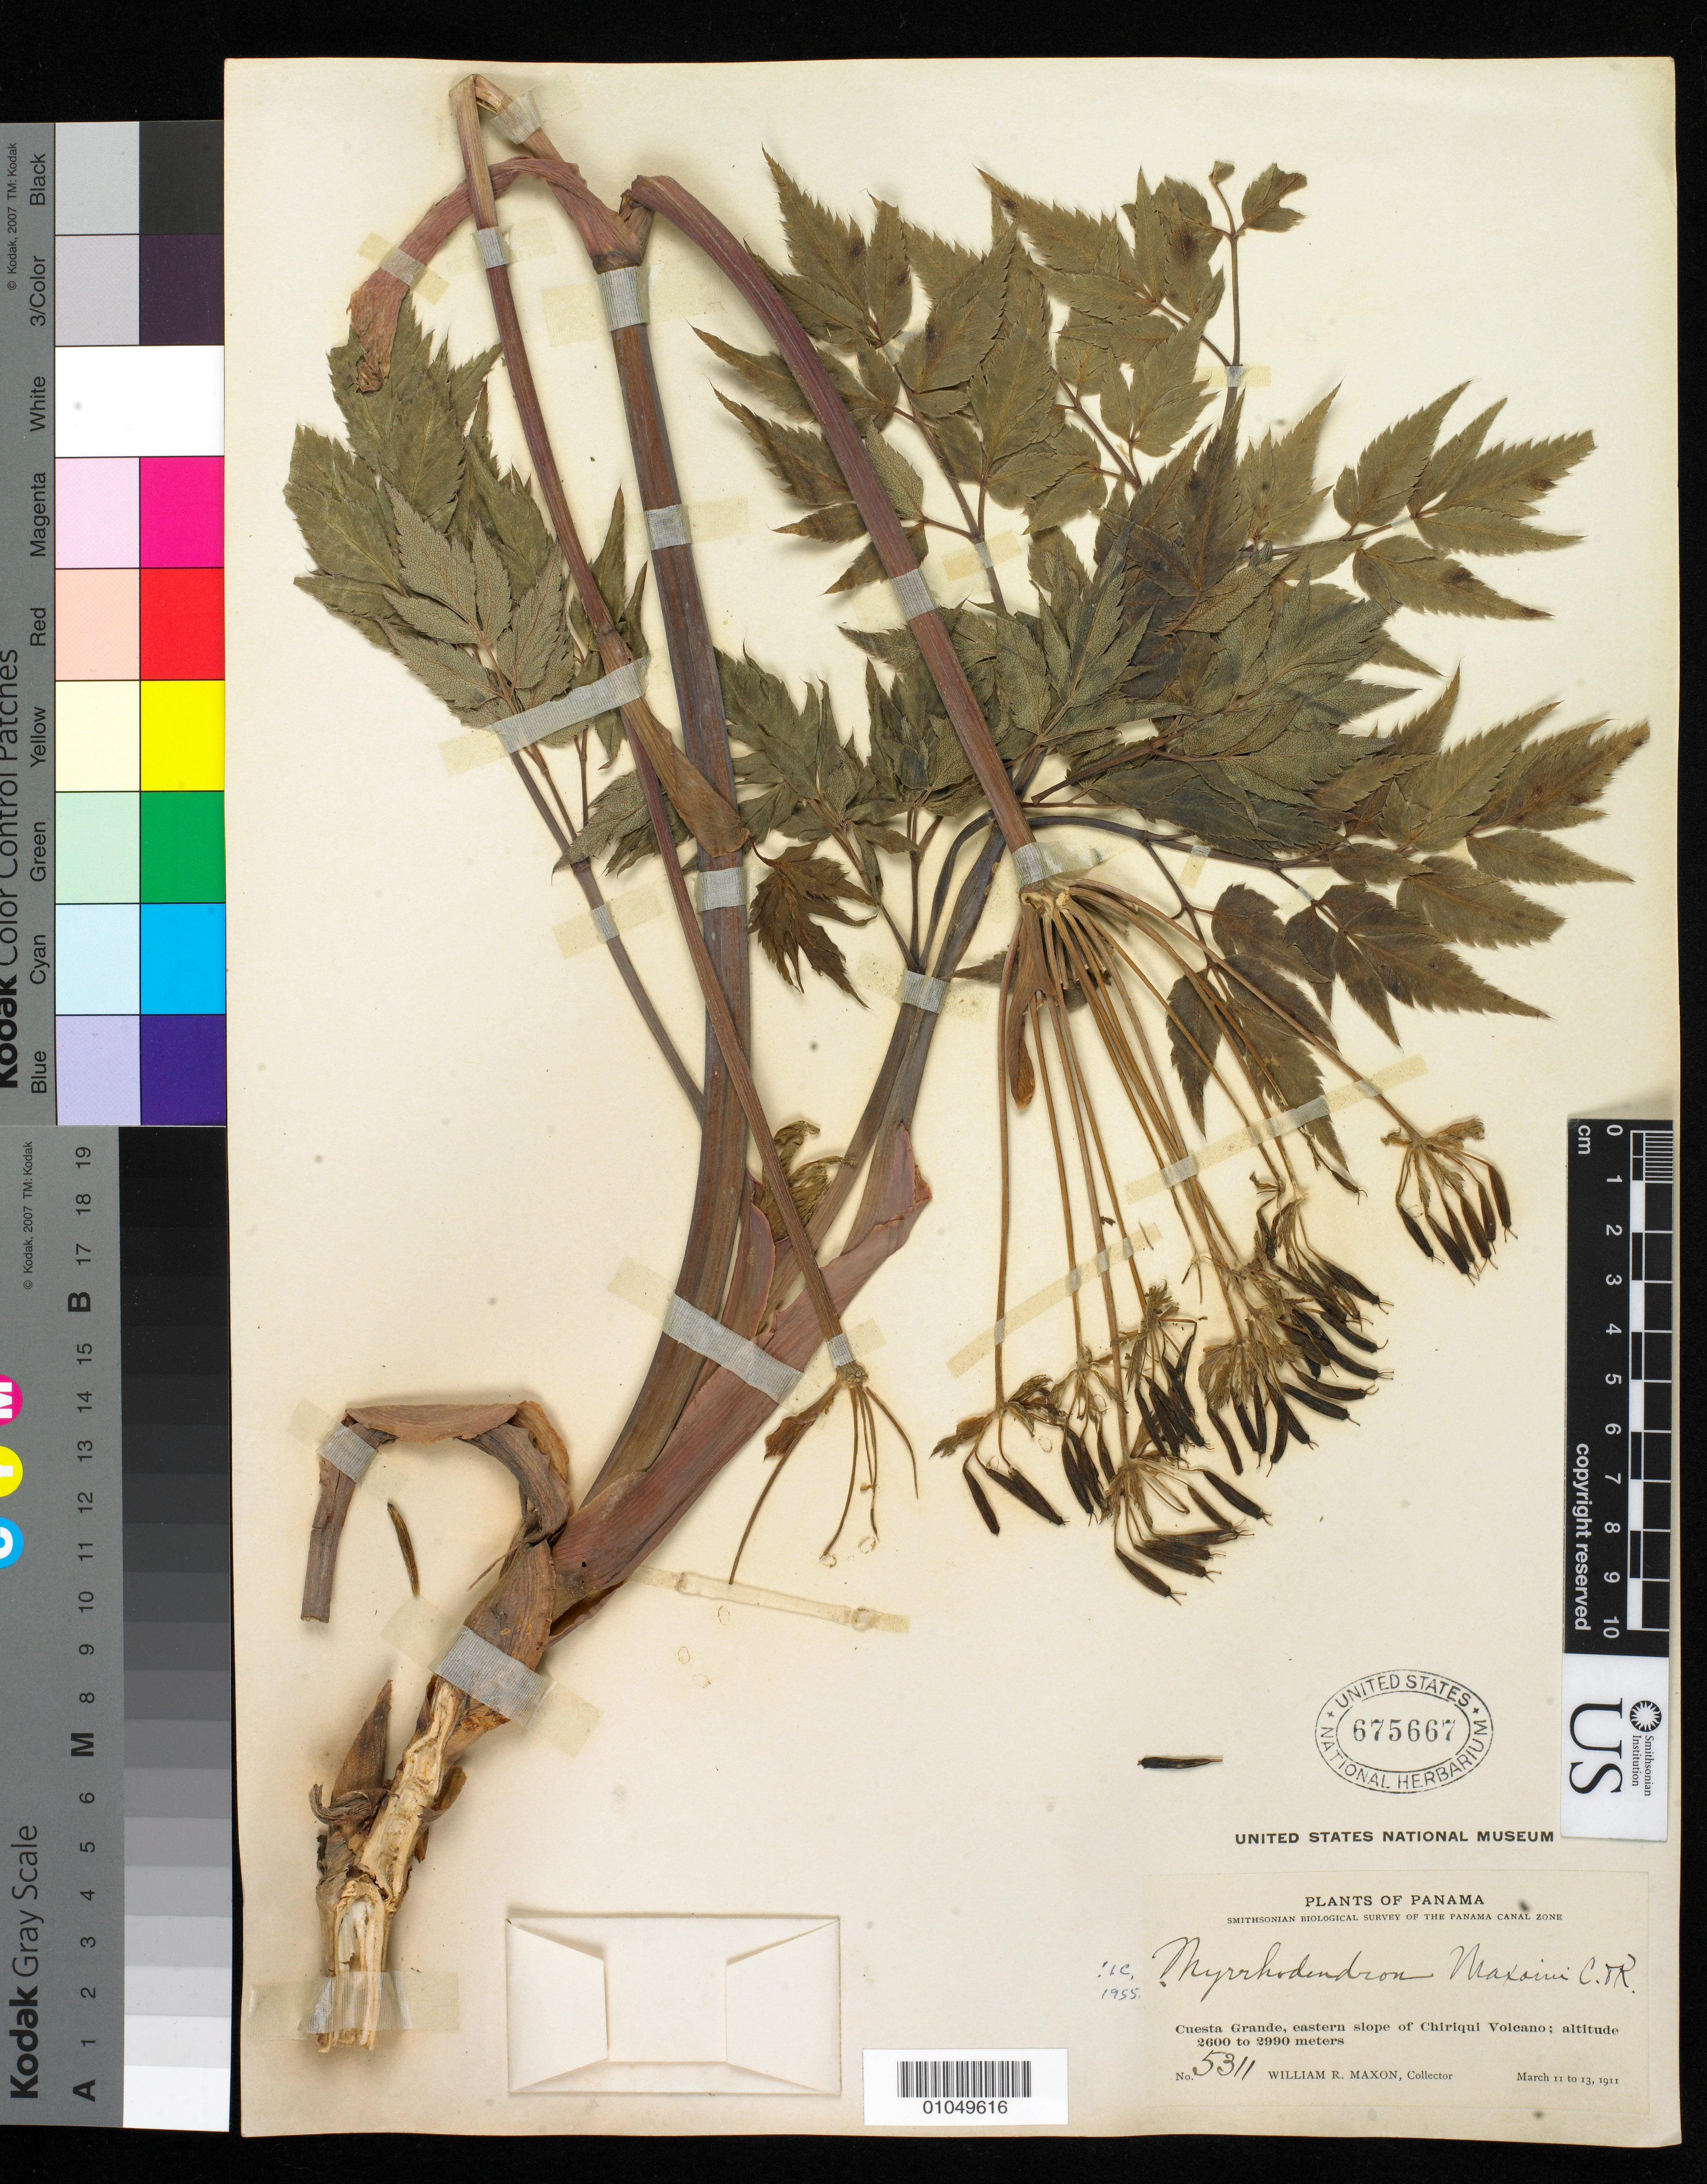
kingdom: Plantae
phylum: Tracheophyta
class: Magnoliopsida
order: Apiales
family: Apiaceae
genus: Myrrhidendron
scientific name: Myrrhidendron maxonii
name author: J.M. Coult. & Rose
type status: Isotype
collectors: W. R. Maxon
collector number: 5311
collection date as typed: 11 Mar 1911 to 13 Mar 1911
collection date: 1911-03-11/1911-03-13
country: Panama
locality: Cuesta Grande, eastern slope of Chiriqui Volcano.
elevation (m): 2600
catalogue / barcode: US 675667